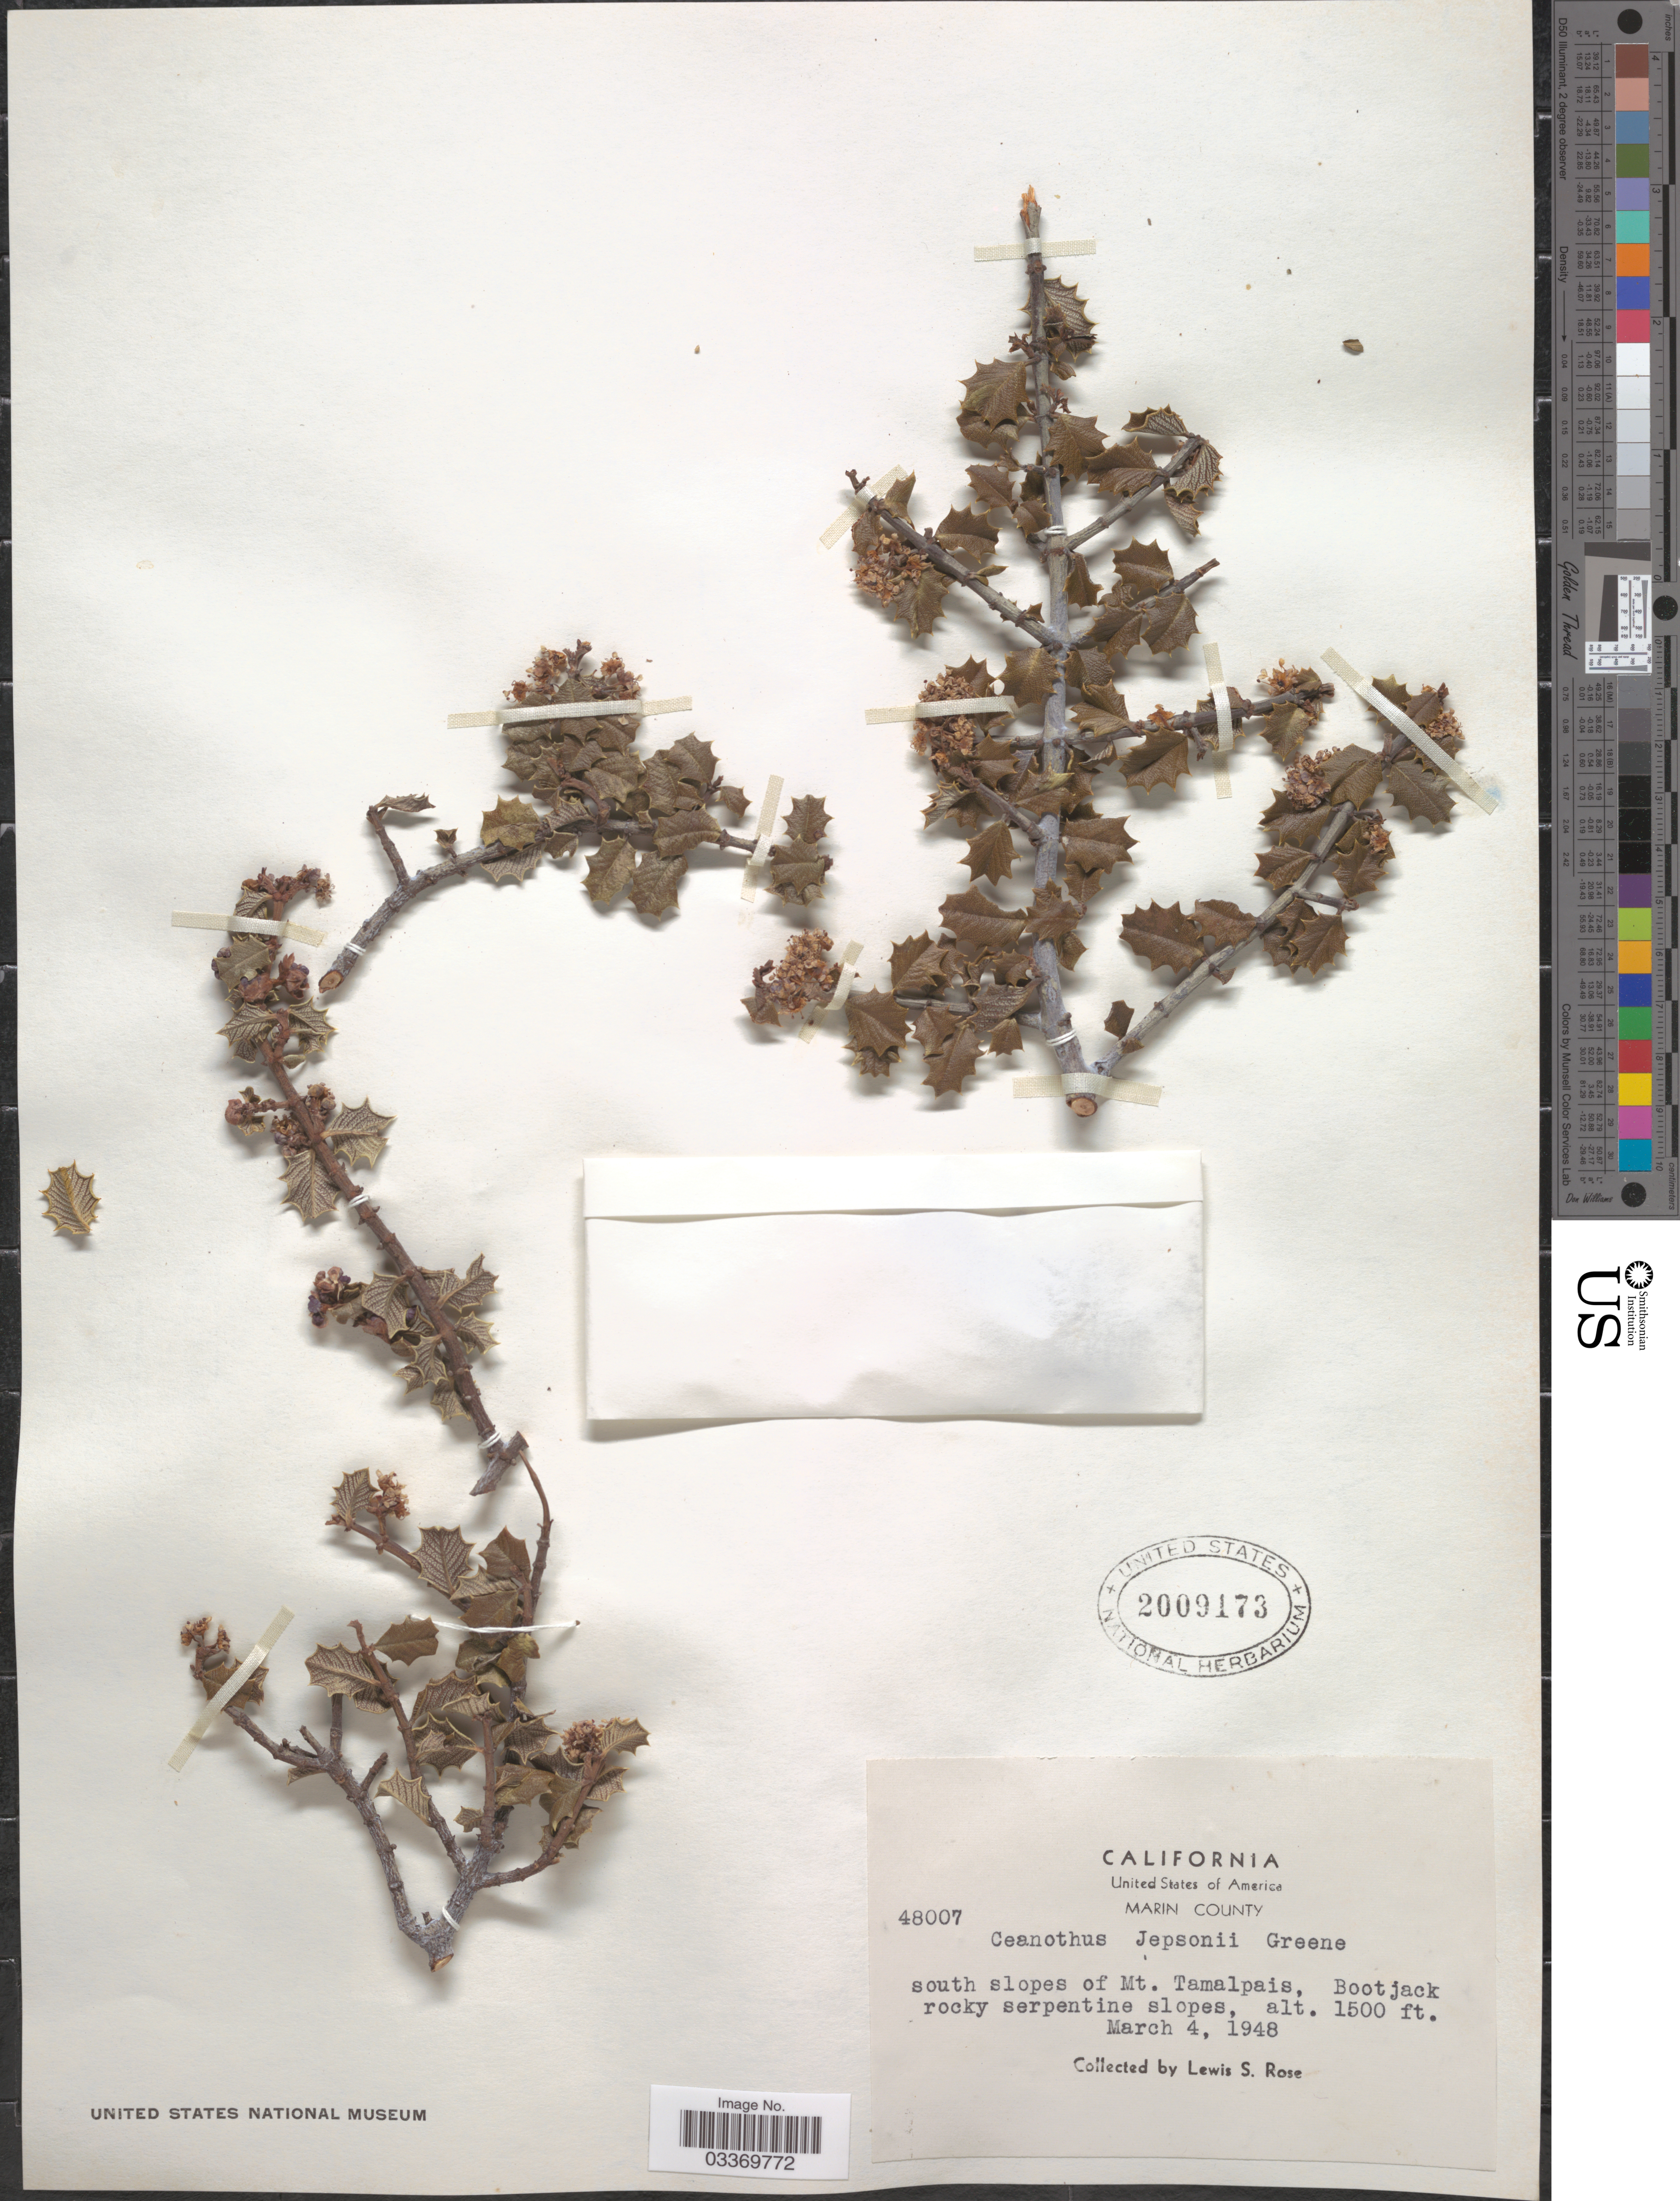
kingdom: Plantae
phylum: Tracheophyta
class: Magnoliopsida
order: Rosales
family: Rhamnaceae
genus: Ceanothus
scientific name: Ceanothus jepsonii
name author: Greene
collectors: L. S. Rose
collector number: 48007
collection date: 1948-03-04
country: United States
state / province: California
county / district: Marin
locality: Marin County. South slopes of Mt. Tamalpais, Bootjack rocky serpentine slopes.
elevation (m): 457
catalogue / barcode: US 2009173